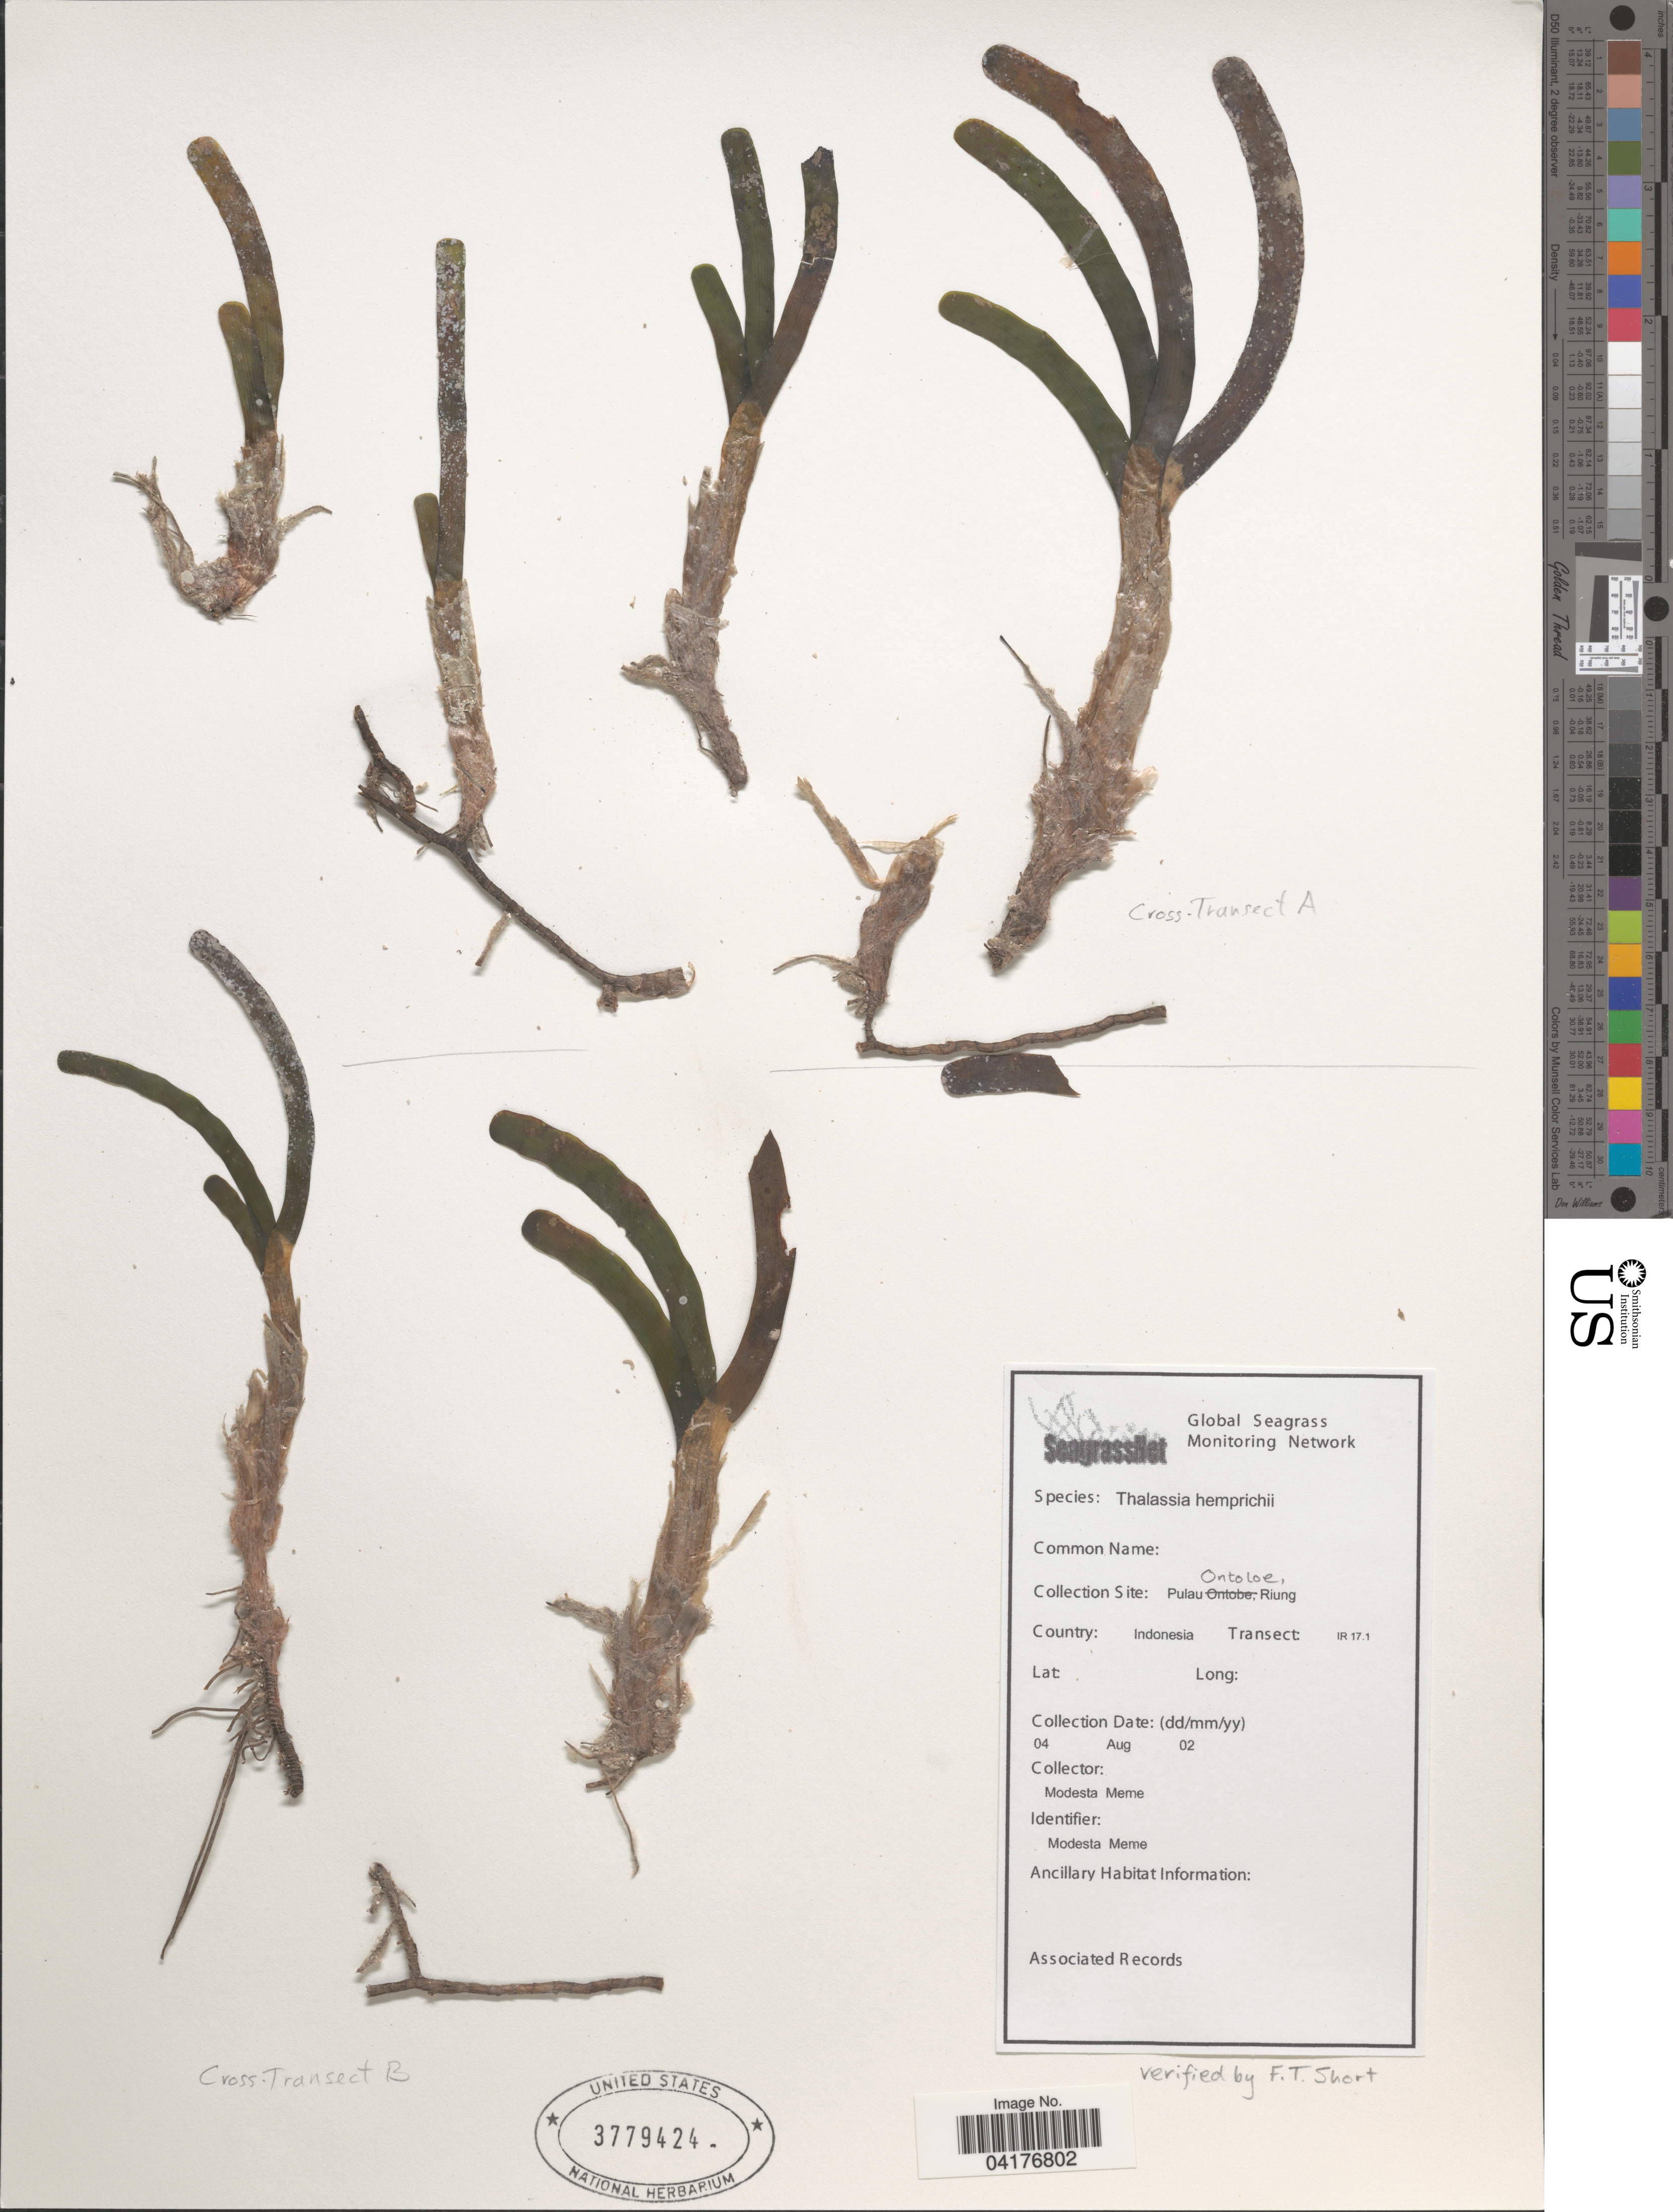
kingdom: Plantae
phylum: Tracheophyta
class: Liliopsida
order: Alismatales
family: Hydrocharitaceae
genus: Enhalus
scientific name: Enhalus acoroides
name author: (L. f.) Royle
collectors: M. Meme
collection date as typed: Transcribed d/m/y: 4/8/2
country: Indonesia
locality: Pulau Ontoloe, Riung. Transect: IR17.1.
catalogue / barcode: US 3779424